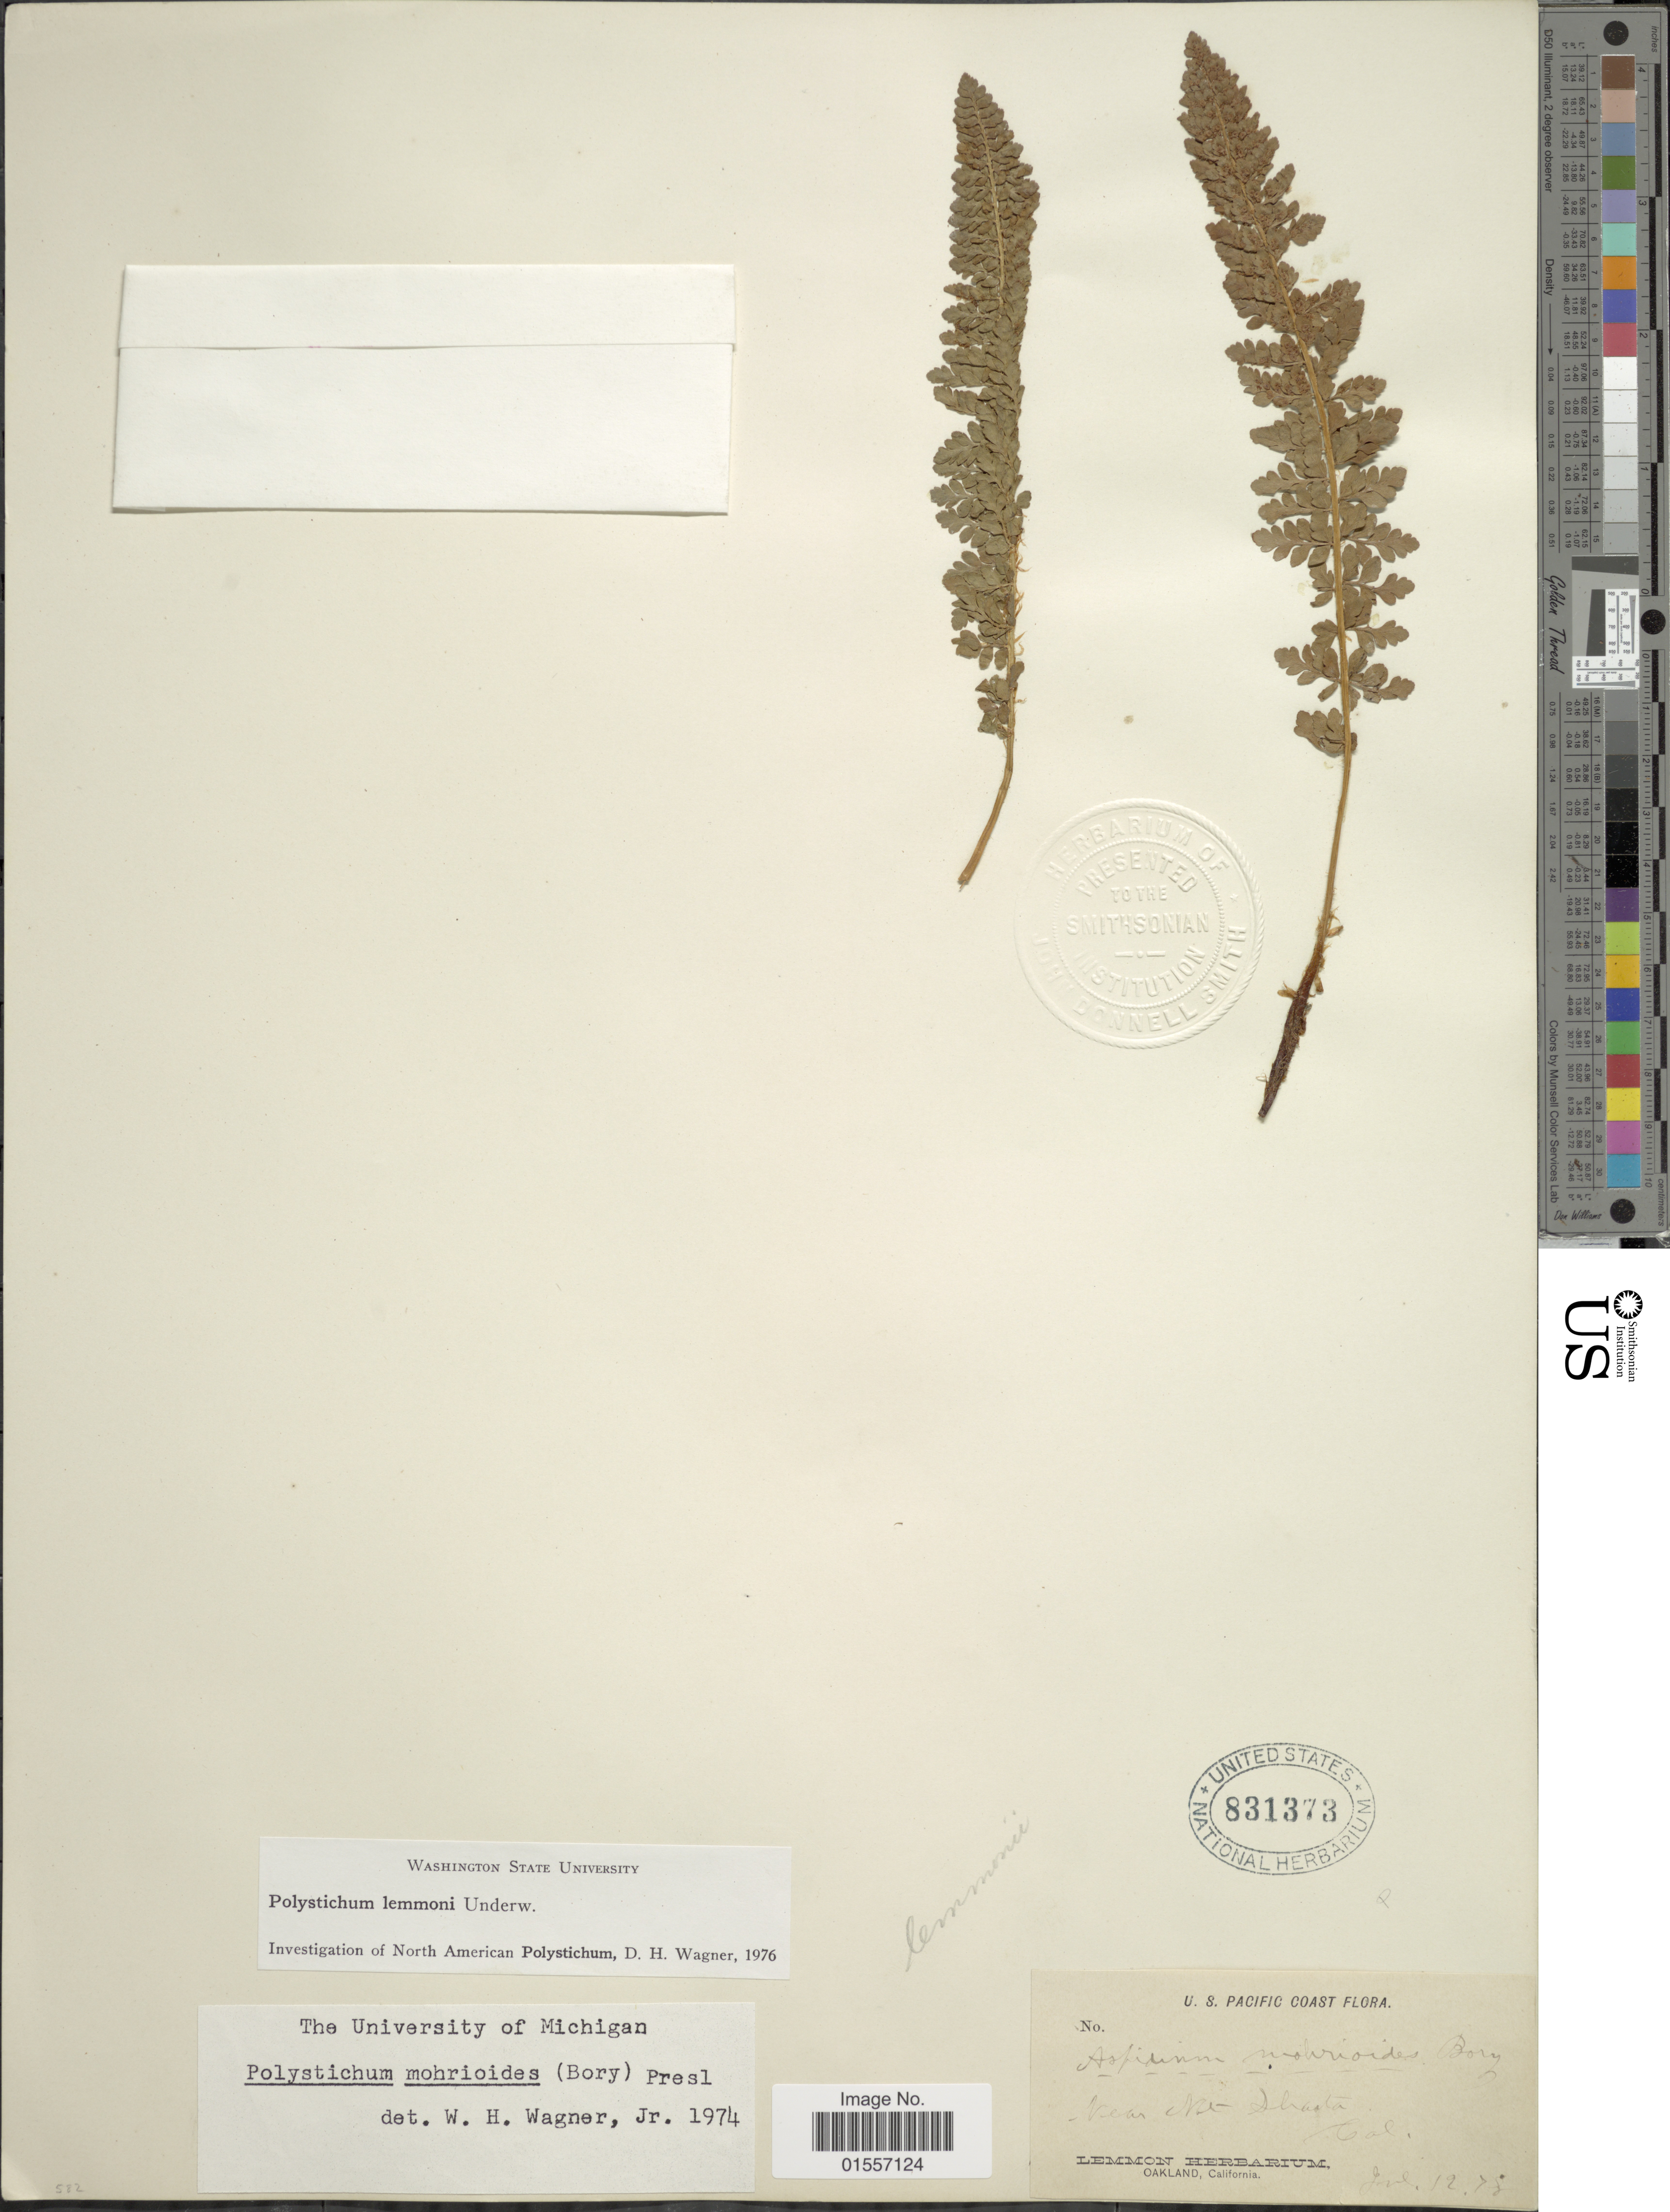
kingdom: Plantae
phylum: Tracheophyta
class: Polypodiopsida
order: Polypodiales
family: Dryopteridaceae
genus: Polystichum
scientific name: Polystichum lemmonii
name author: Underw.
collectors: ex herb. Lemmon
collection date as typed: Transcribed d/m/y: 12/7/78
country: United States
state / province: California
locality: Near Mt Shasta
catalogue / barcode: US 831373